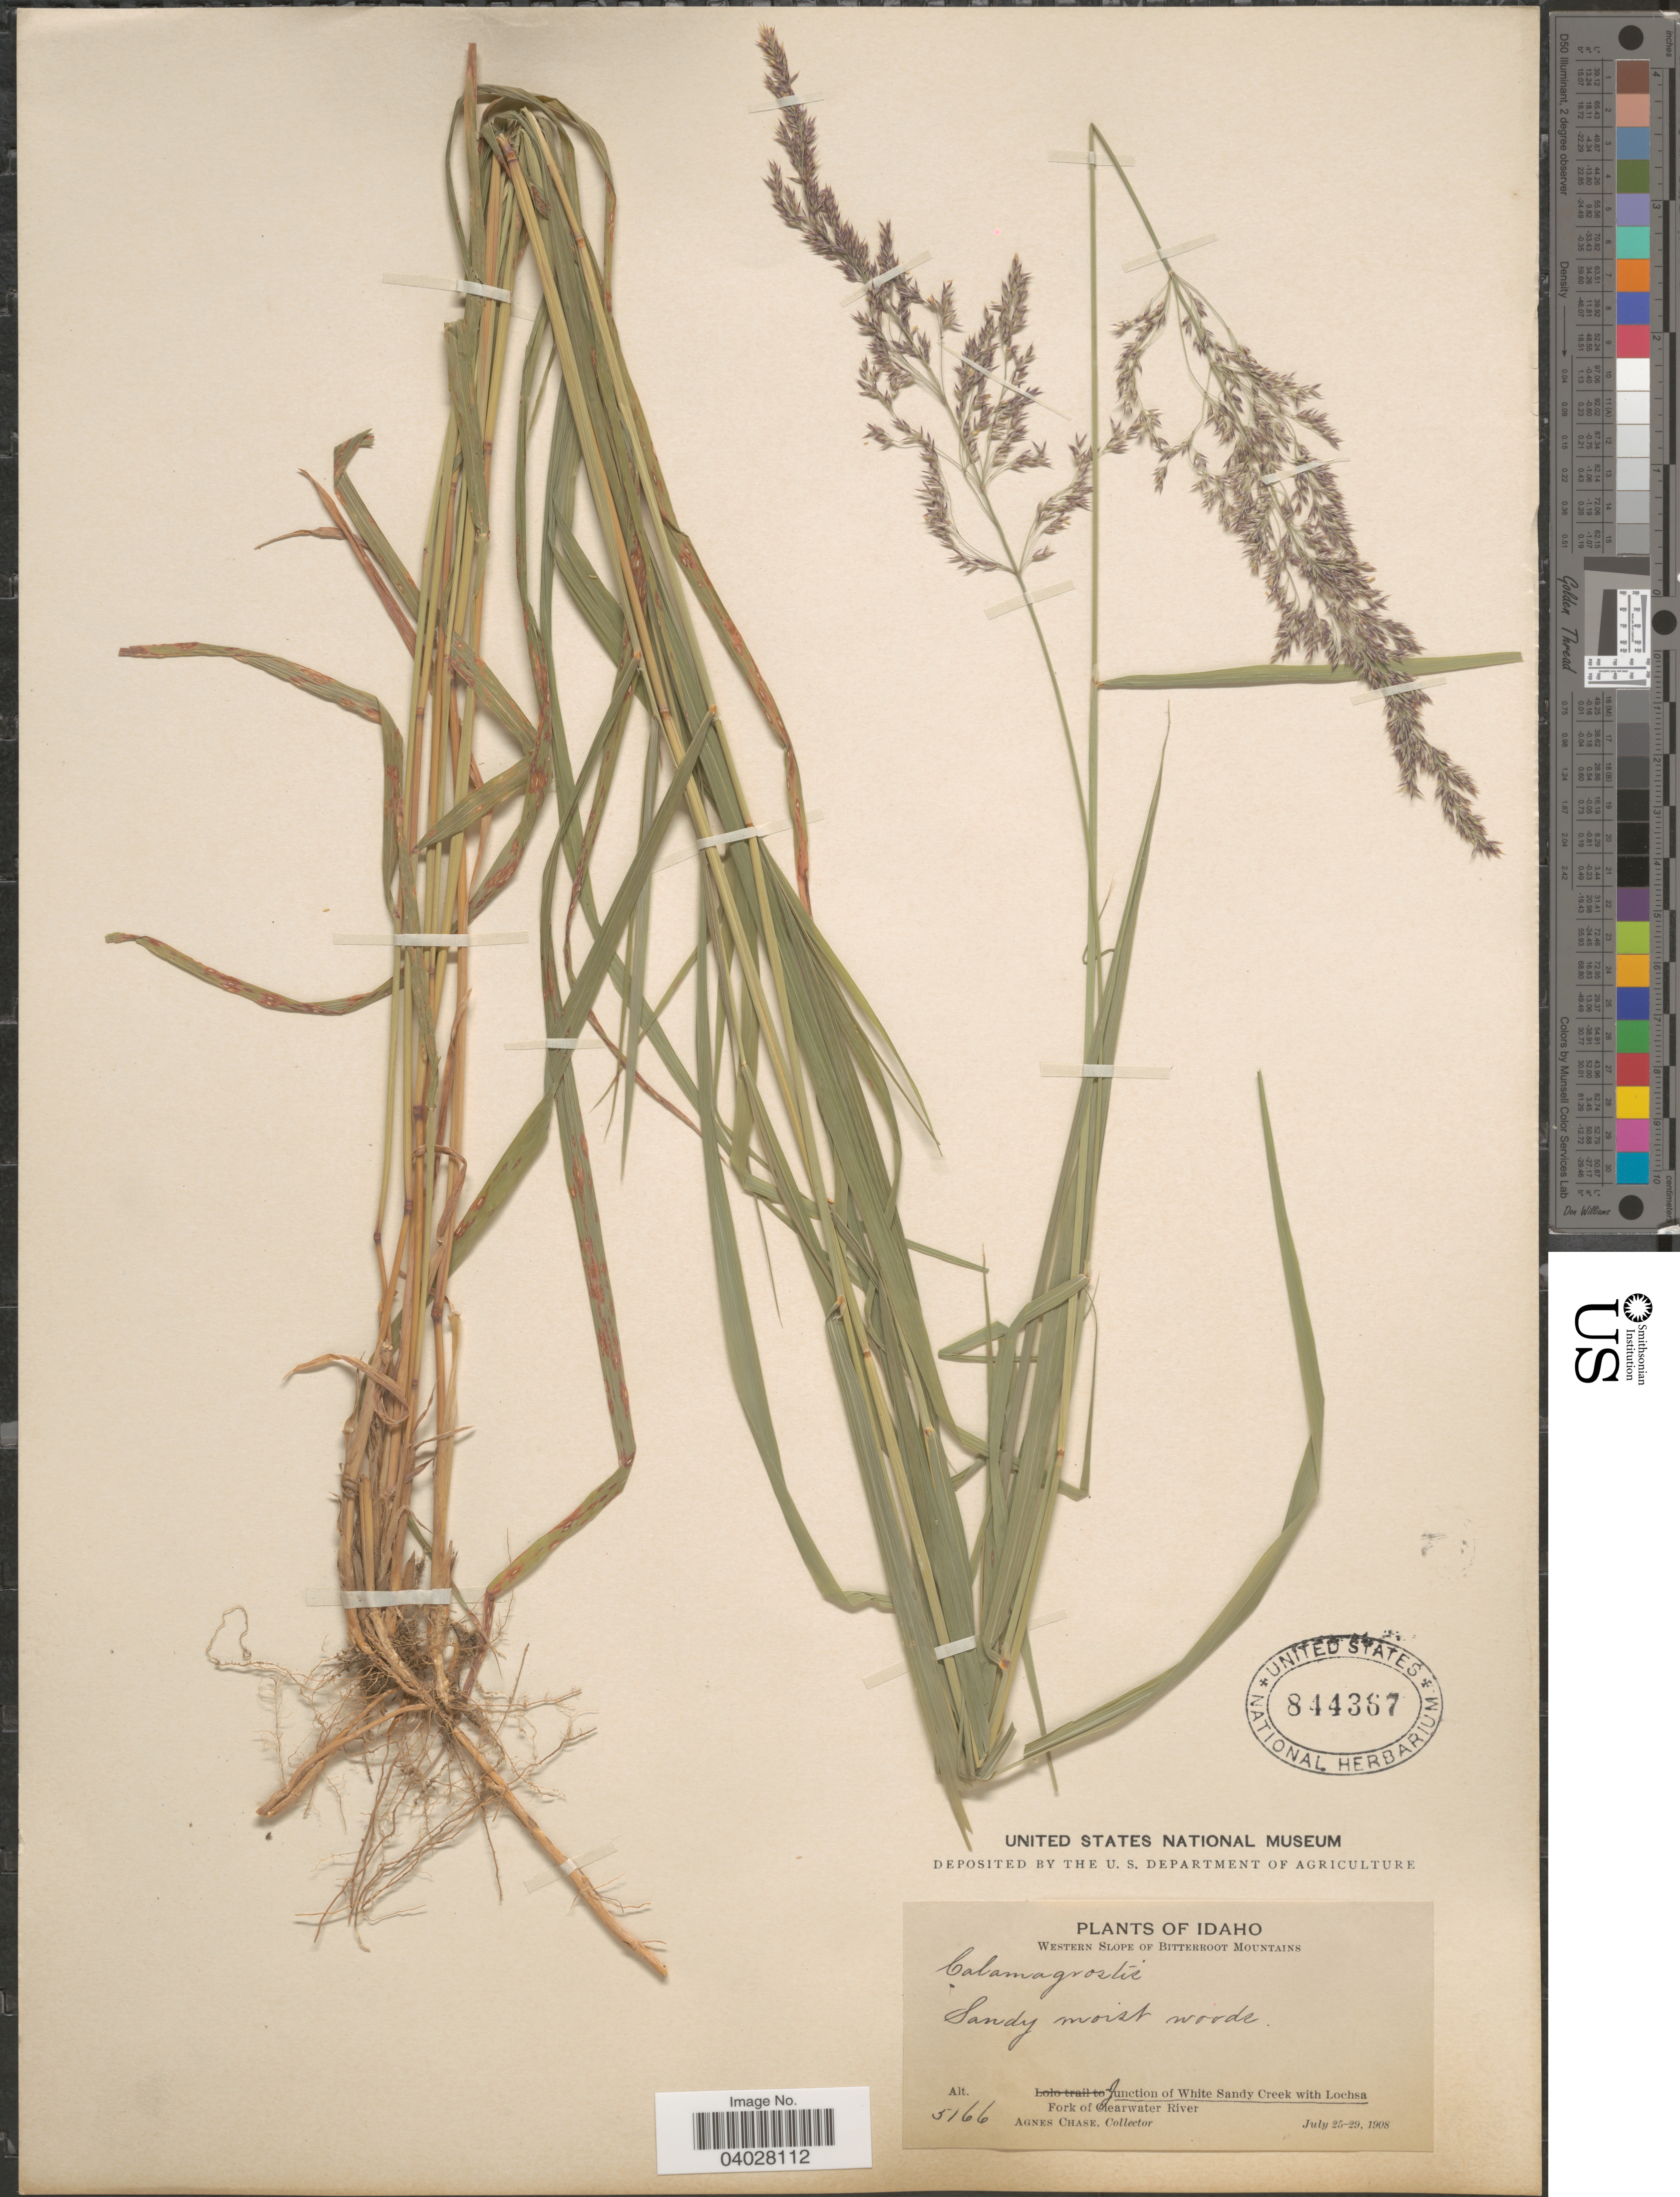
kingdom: Plantae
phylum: Tracheophyta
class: Liliopsida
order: Poales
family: Poaceae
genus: Calamagrostis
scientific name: Calamagrostis canadensis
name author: (Michx.) P. Beauv.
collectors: A. Chase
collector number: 5166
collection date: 1908-07-25/1908-07-29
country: United States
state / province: Idaho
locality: Western slope of Bitterroot Mountains. Junction of White Sandy Creek with Lochsa Fork of Clearwater River.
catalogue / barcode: US 844367